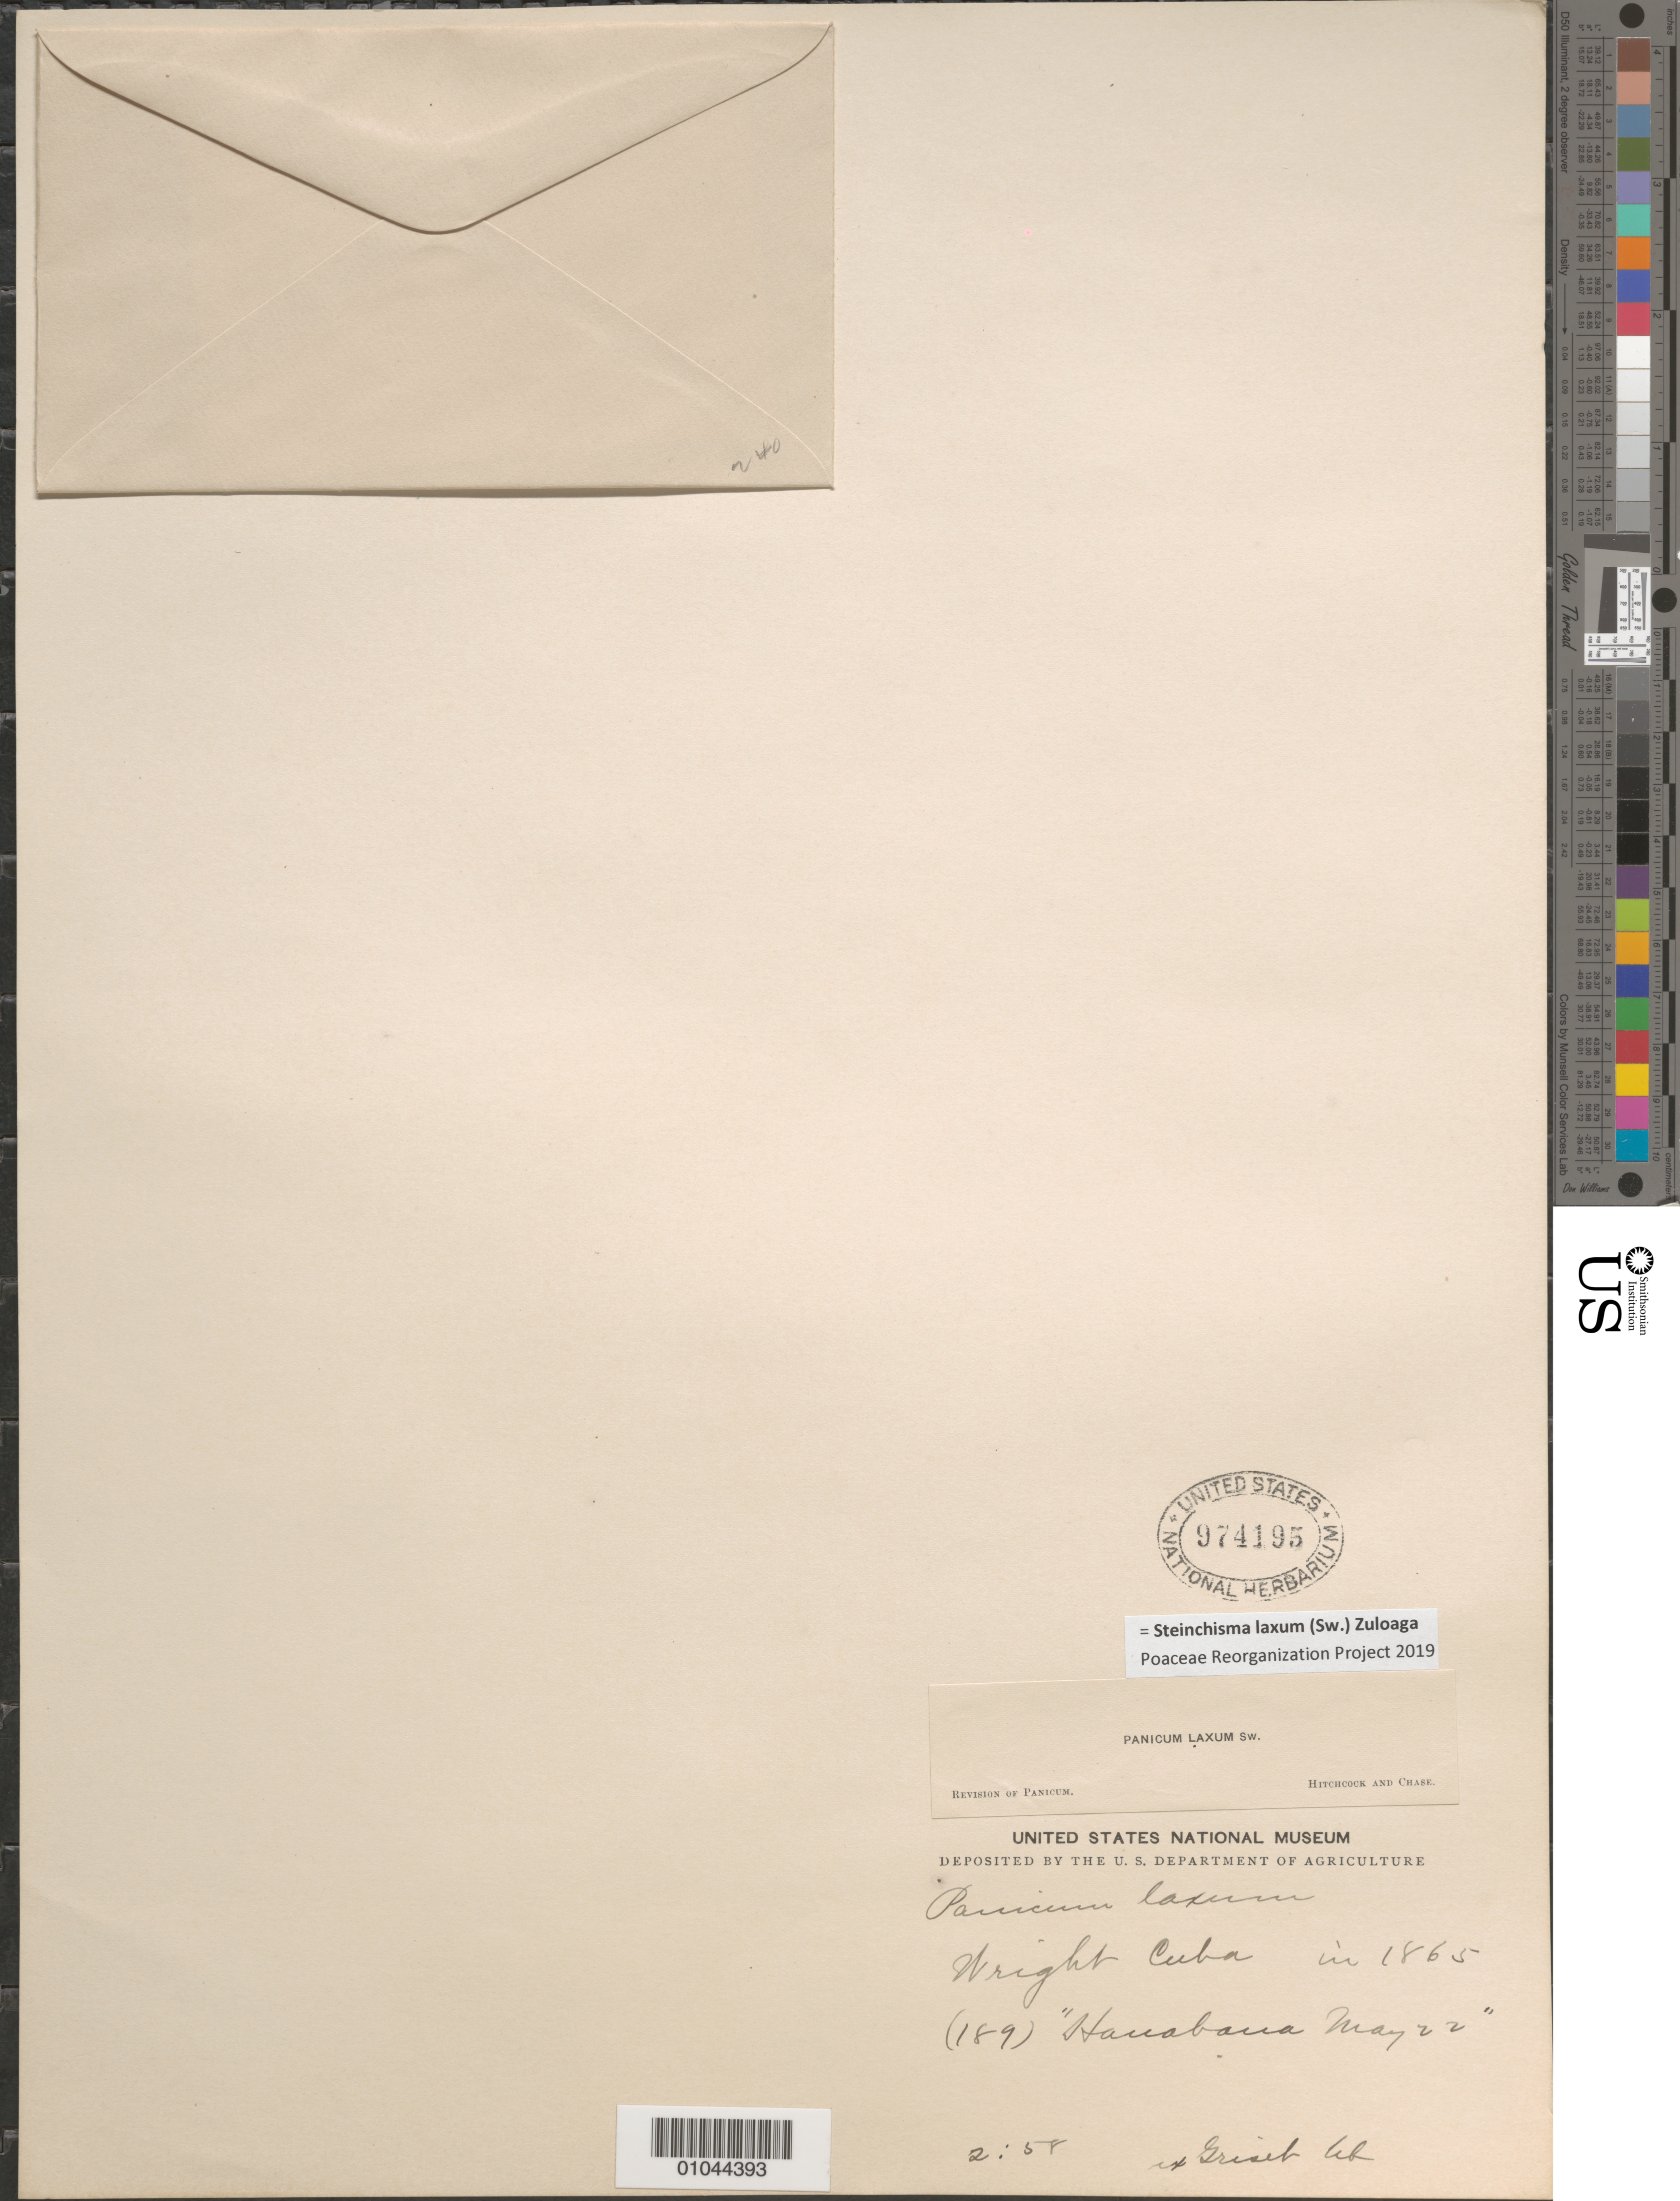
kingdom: Plantae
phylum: Tracheophyta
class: Liliopsida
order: Poales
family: Poaceae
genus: Panicum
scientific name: Panicum laxum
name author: Sw.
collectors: C. Wright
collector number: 240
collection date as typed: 22 May 1865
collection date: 1865-05-22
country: Cuba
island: Cuba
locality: Hanabana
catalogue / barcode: US 974195